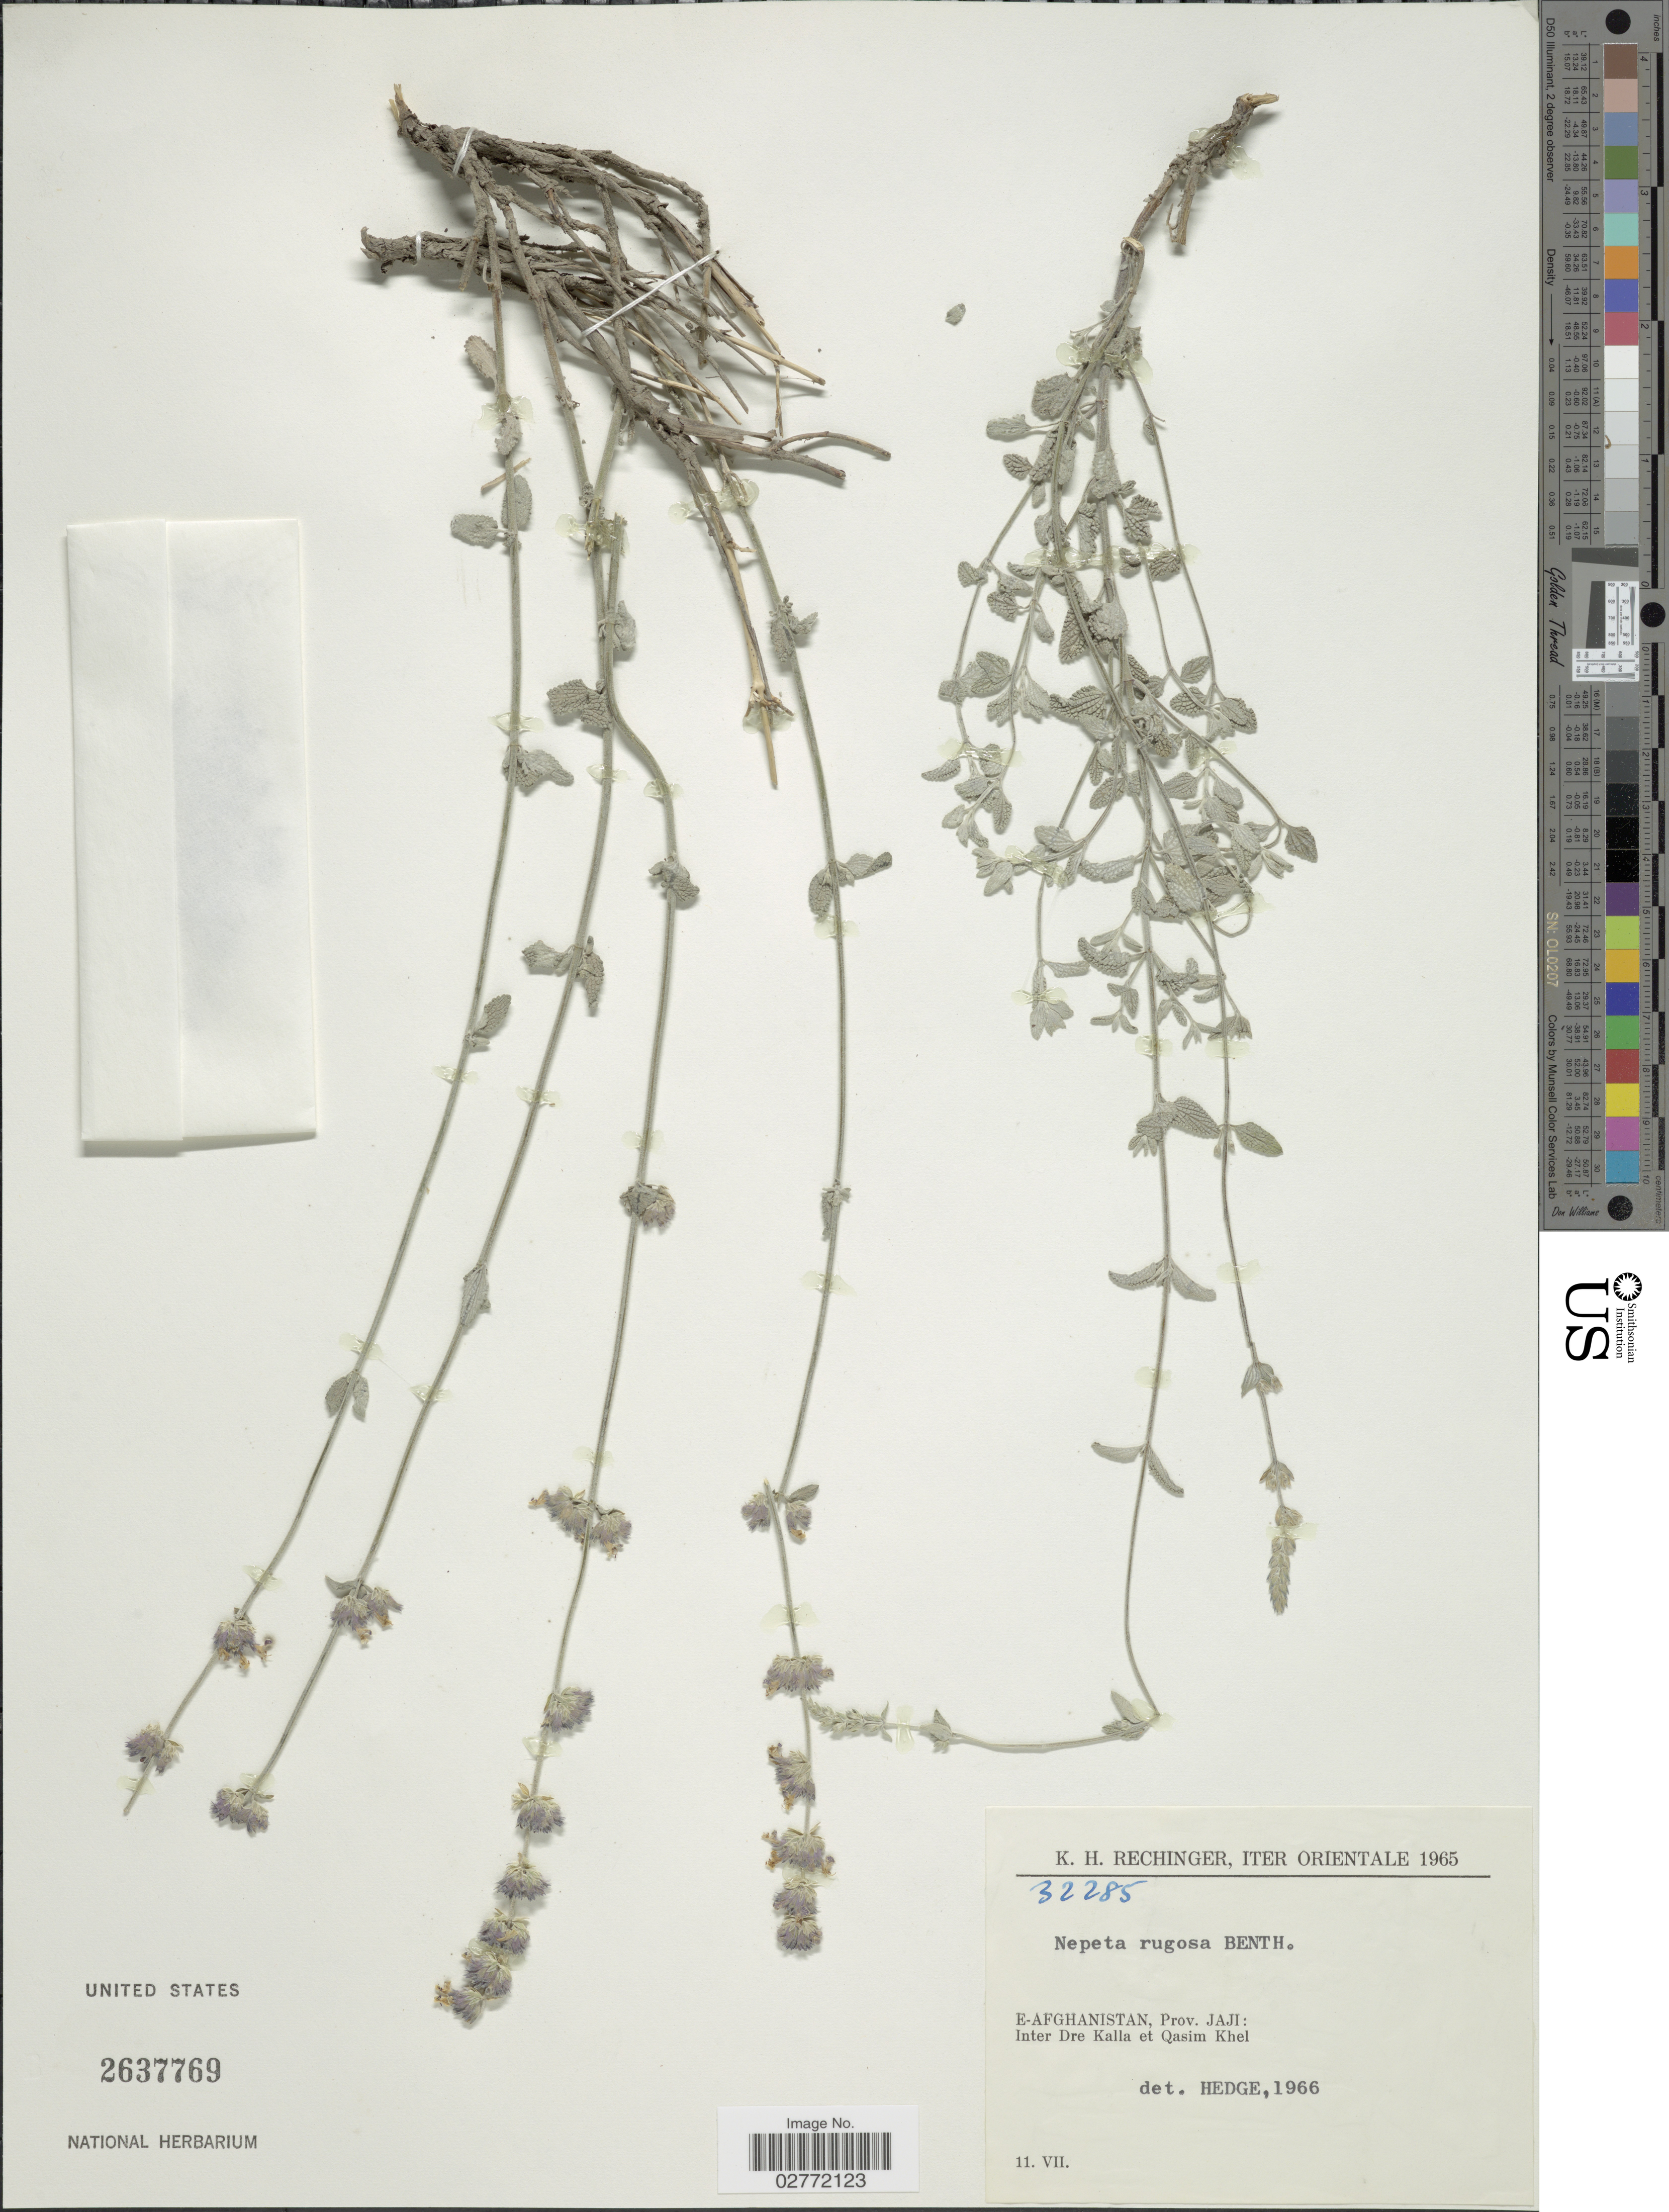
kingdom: Plantae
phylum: Tracheophyta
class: Magnoliopsida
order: Lamiales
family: Lamiaceae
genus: Nepeta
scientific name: Nepeta rugosa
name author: Benth.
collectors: K. H. Rechinger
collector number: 32285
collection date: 1965-07-11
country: Afghanistan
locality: Iter Orientale, E-Afghanistan, Prov. Jaji, Inter Dre Kalla et Qasim Khel.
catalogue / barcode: US 2637769